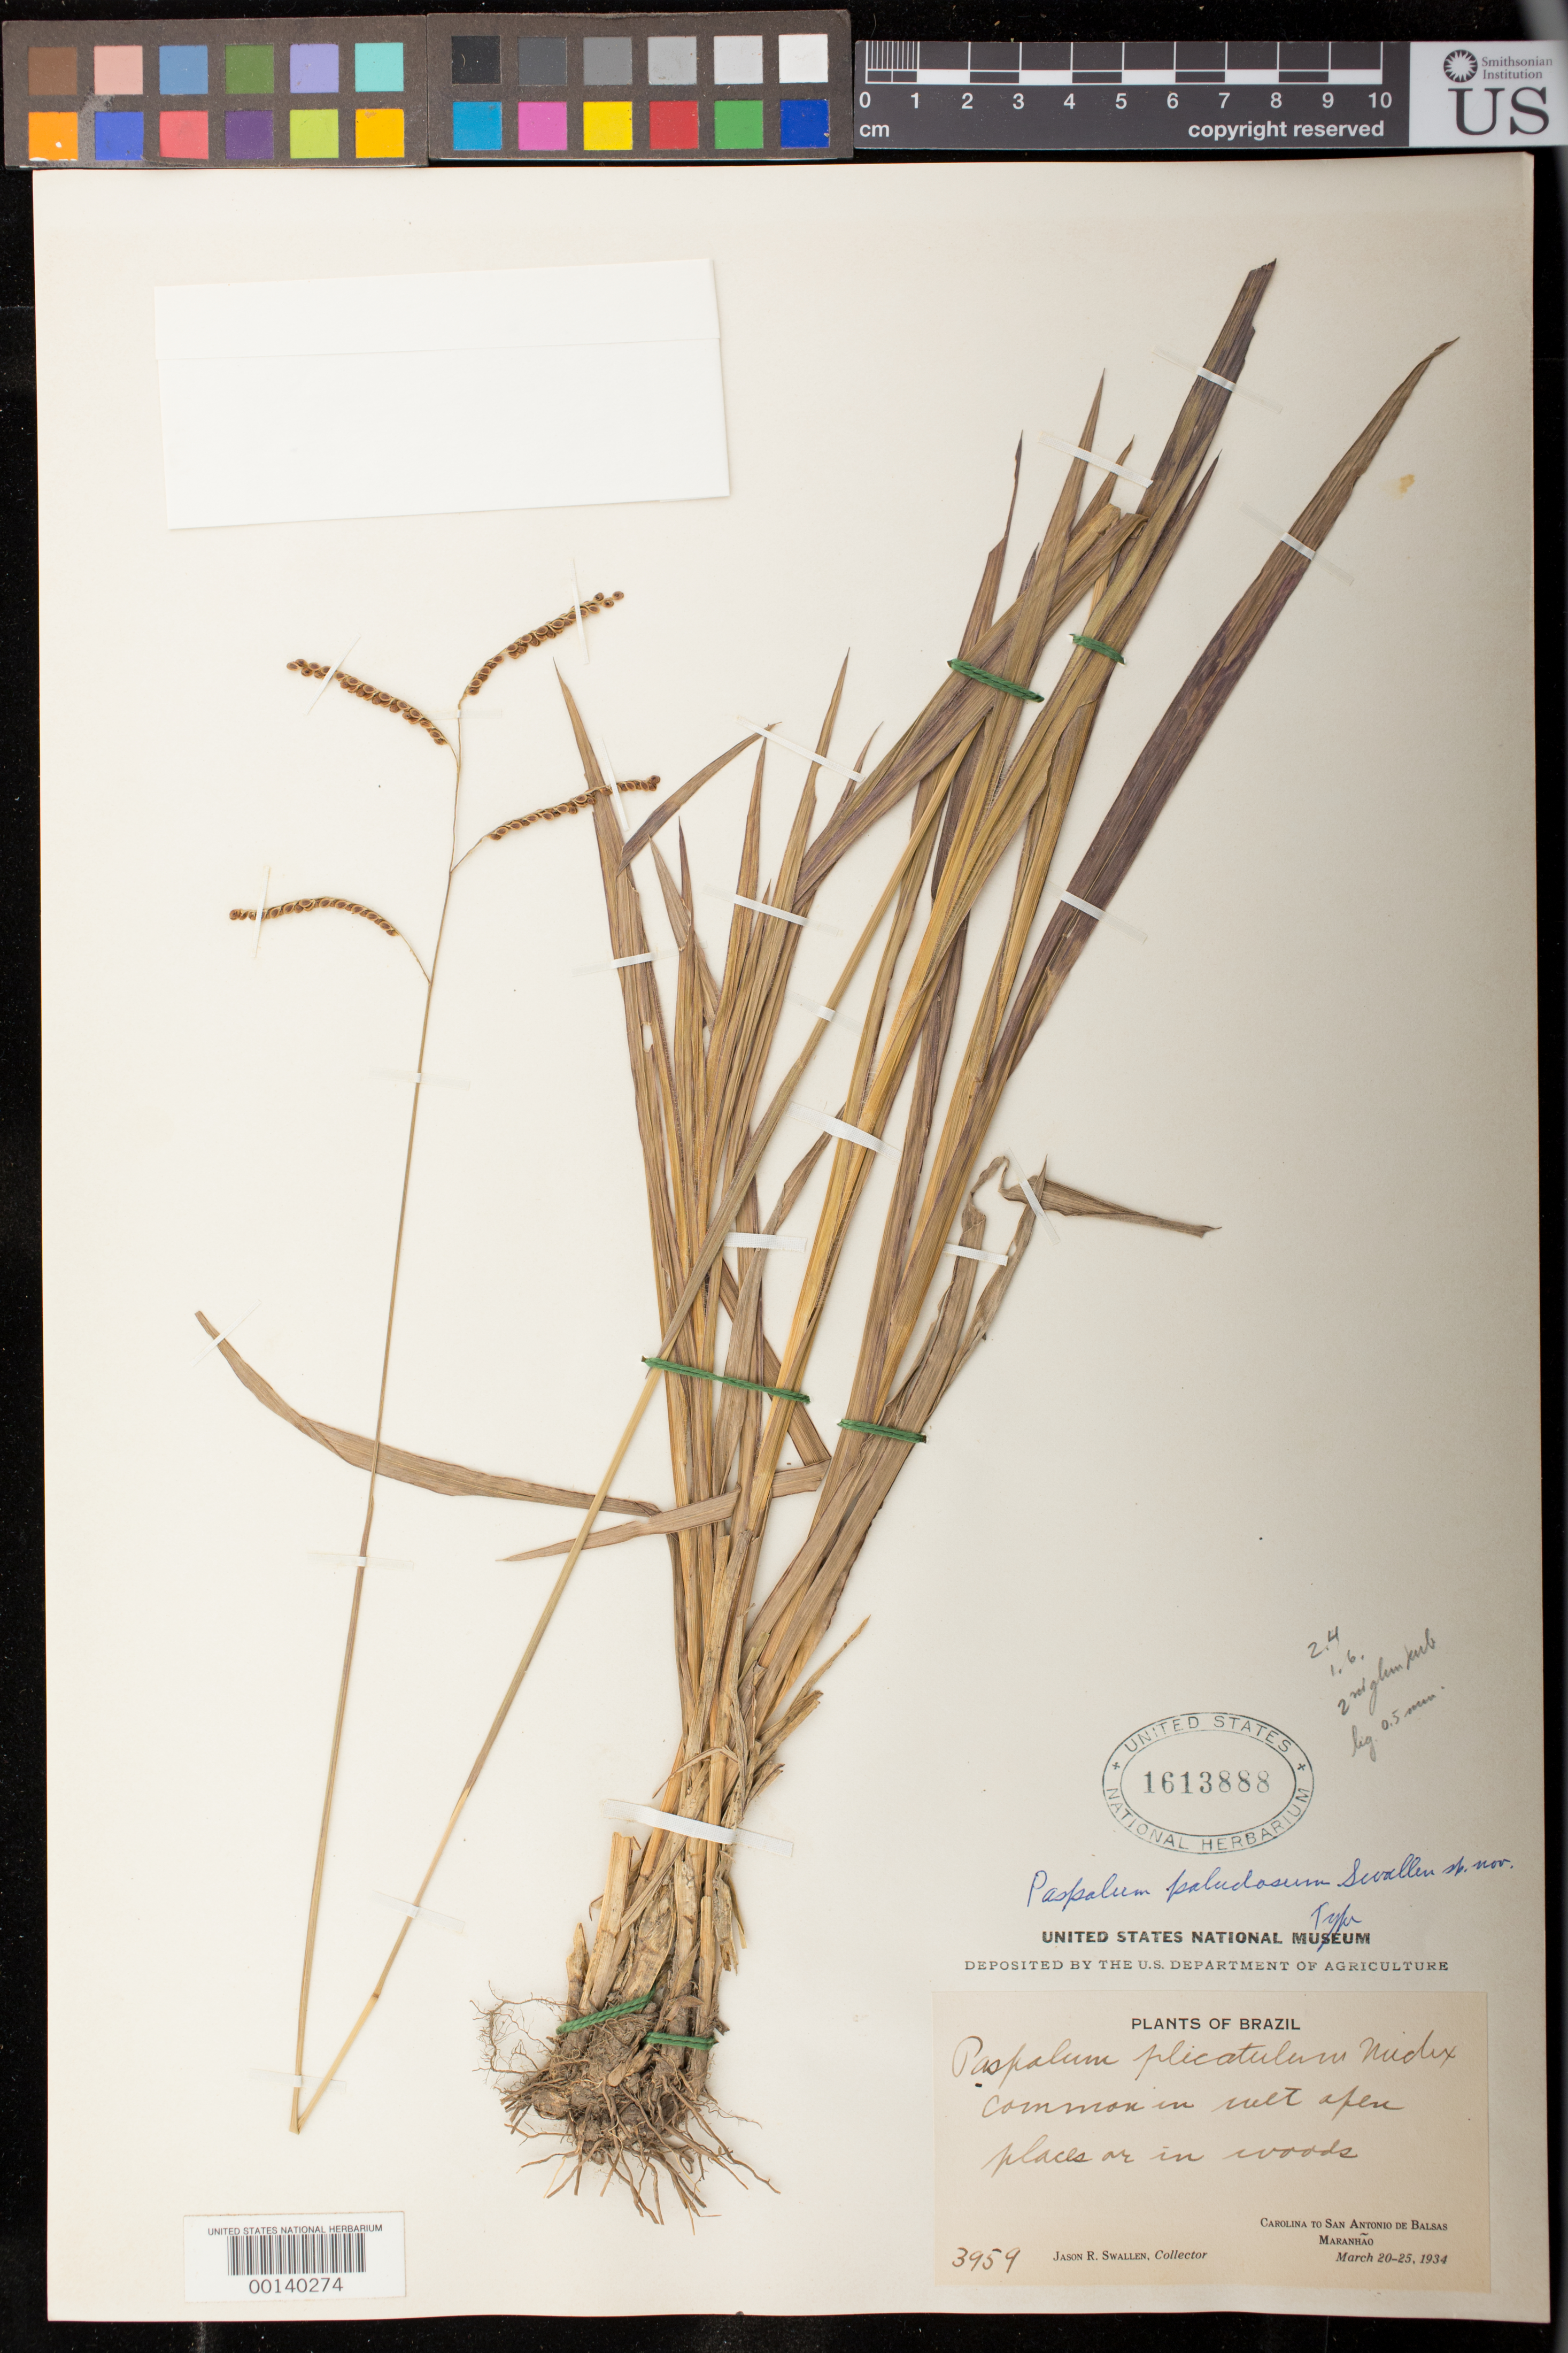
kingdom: Plantae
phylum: Tracheophyta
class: Liliopsida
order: Poales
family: Poaceae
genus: Paspalum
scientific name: Paspalum paludosum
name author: Swallen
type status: Holotype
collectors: J. R. Swallen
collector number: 3959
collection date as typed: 20 Mar 1934 to 25 Mar 1934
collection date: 1934-03-20/1934-03-25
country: Brazil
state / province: Maranhão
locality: Carolina to San Antonio de Balsas.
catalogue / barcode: US 1613888